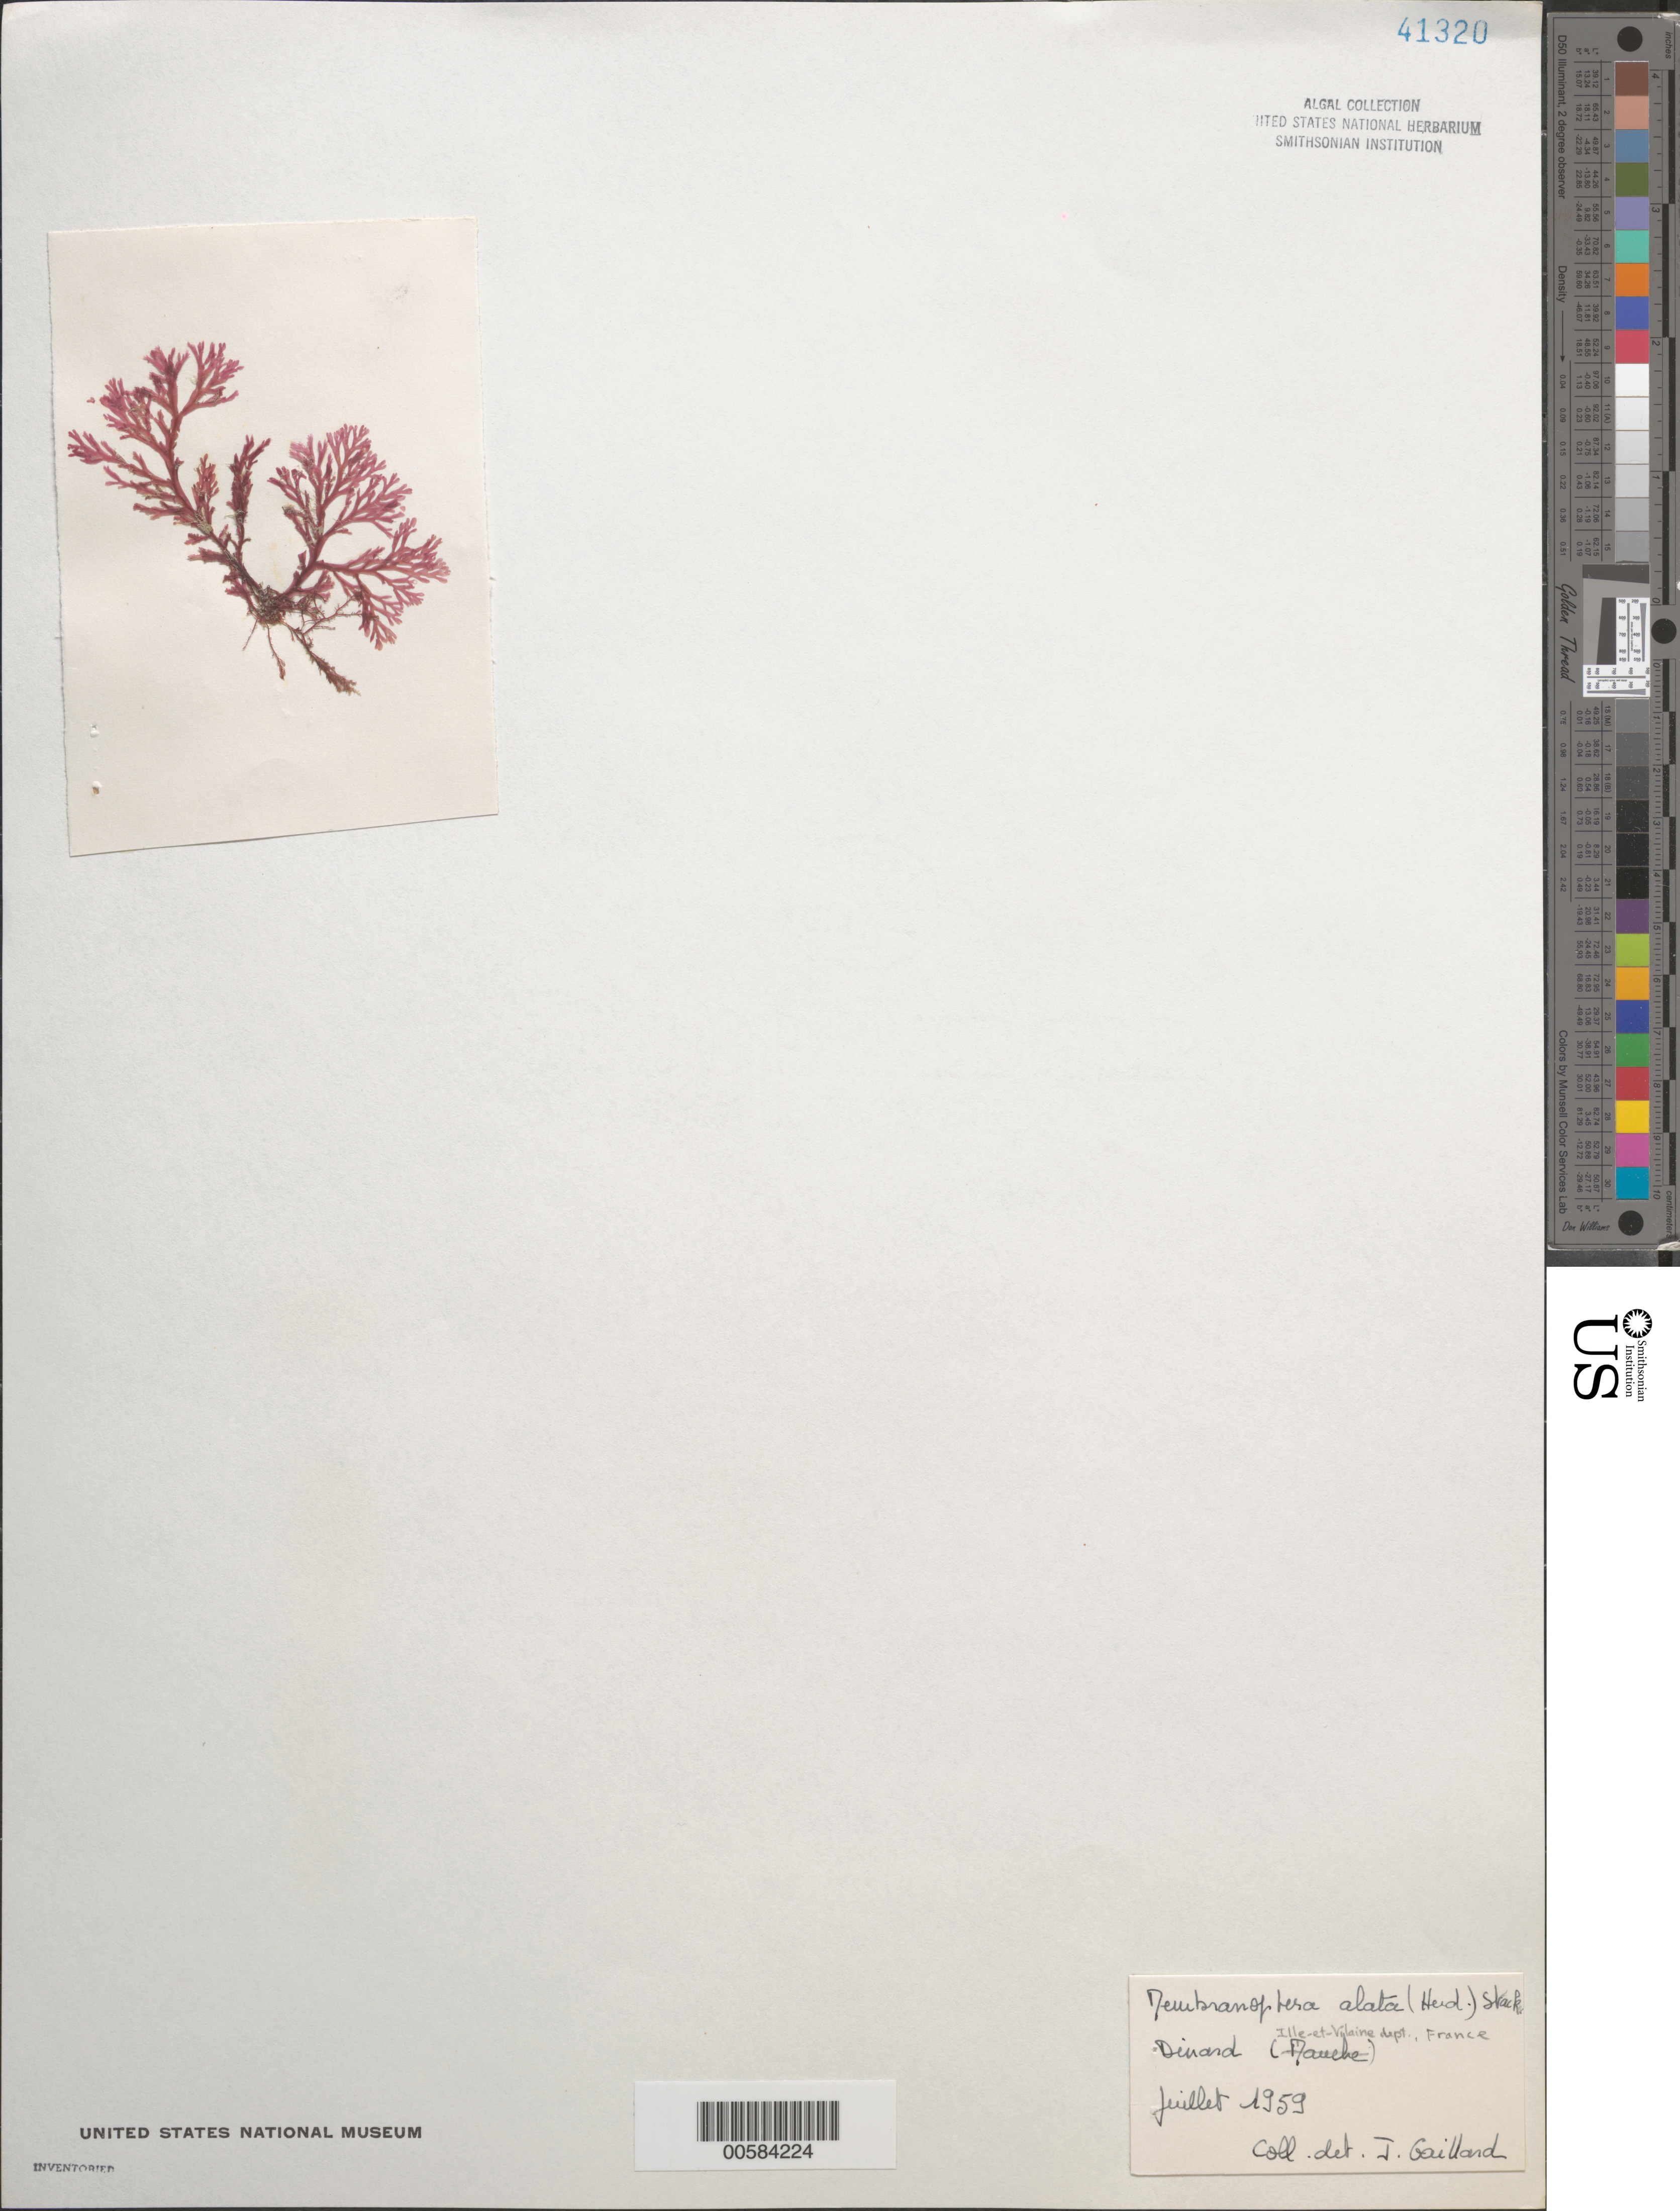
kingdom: Plantae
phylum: Rhodophyta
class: Florideophyceae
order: Ceramiales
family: Delesseriaceae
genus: Membranoptera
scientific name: Membranoptera alata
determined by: Gaillard, J.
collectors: J. Gaillard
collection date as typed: Jul 1959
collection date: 1959-07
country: France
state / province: Bretagne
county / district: Ille-et-Vilaine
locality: Dinard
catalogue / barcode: US 41320